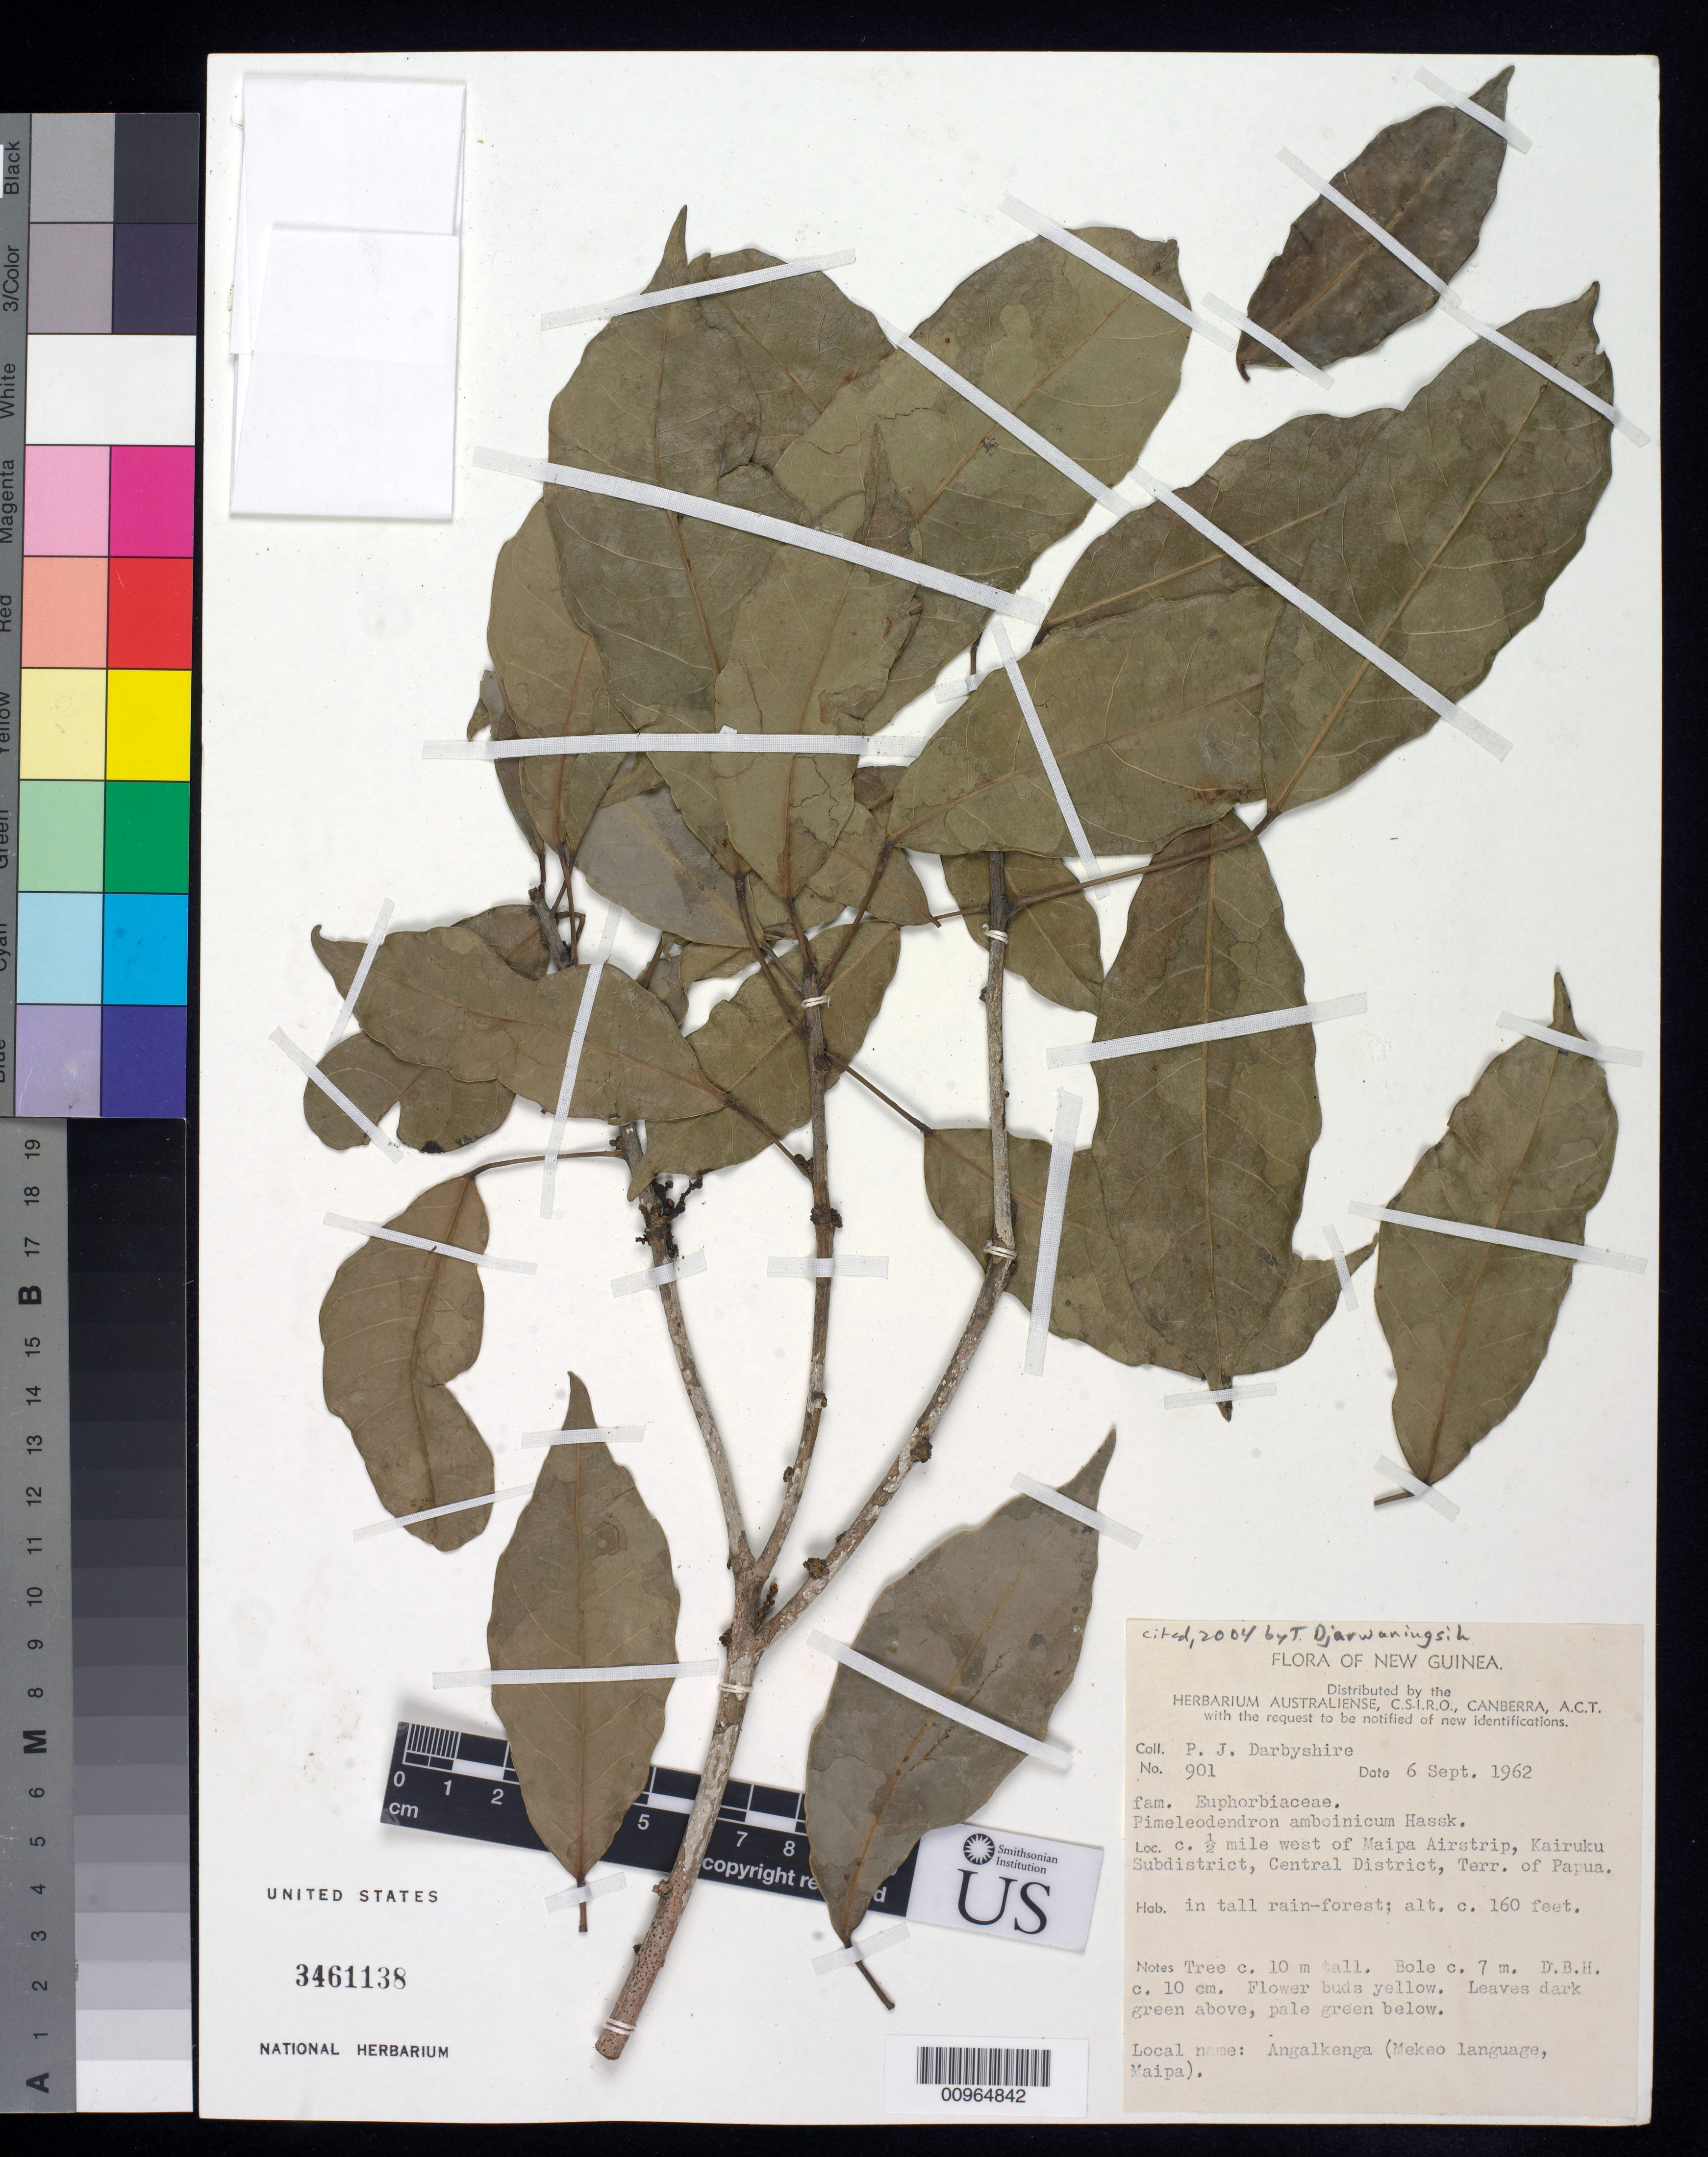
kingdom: Plantae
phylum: Tracheophyta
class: Magnoliopsida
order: Malpighiales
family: Euphorbiaceae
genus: Pimelodendron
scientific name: Pimelodendron amboinicum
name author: Hassk.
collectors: P. Darbyshire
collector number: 901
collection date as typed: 06 Sep 1962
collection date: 1962-09-06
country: Papua New Guinea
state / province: Central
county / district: Kairuku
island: New Guinea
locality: c. 1/2 mile west of Maipa Airstrip, Kairuku Subdistrict, Central District, Terr. of Papua. In tall rain-forest.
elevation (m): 49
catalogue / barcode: US 3461138